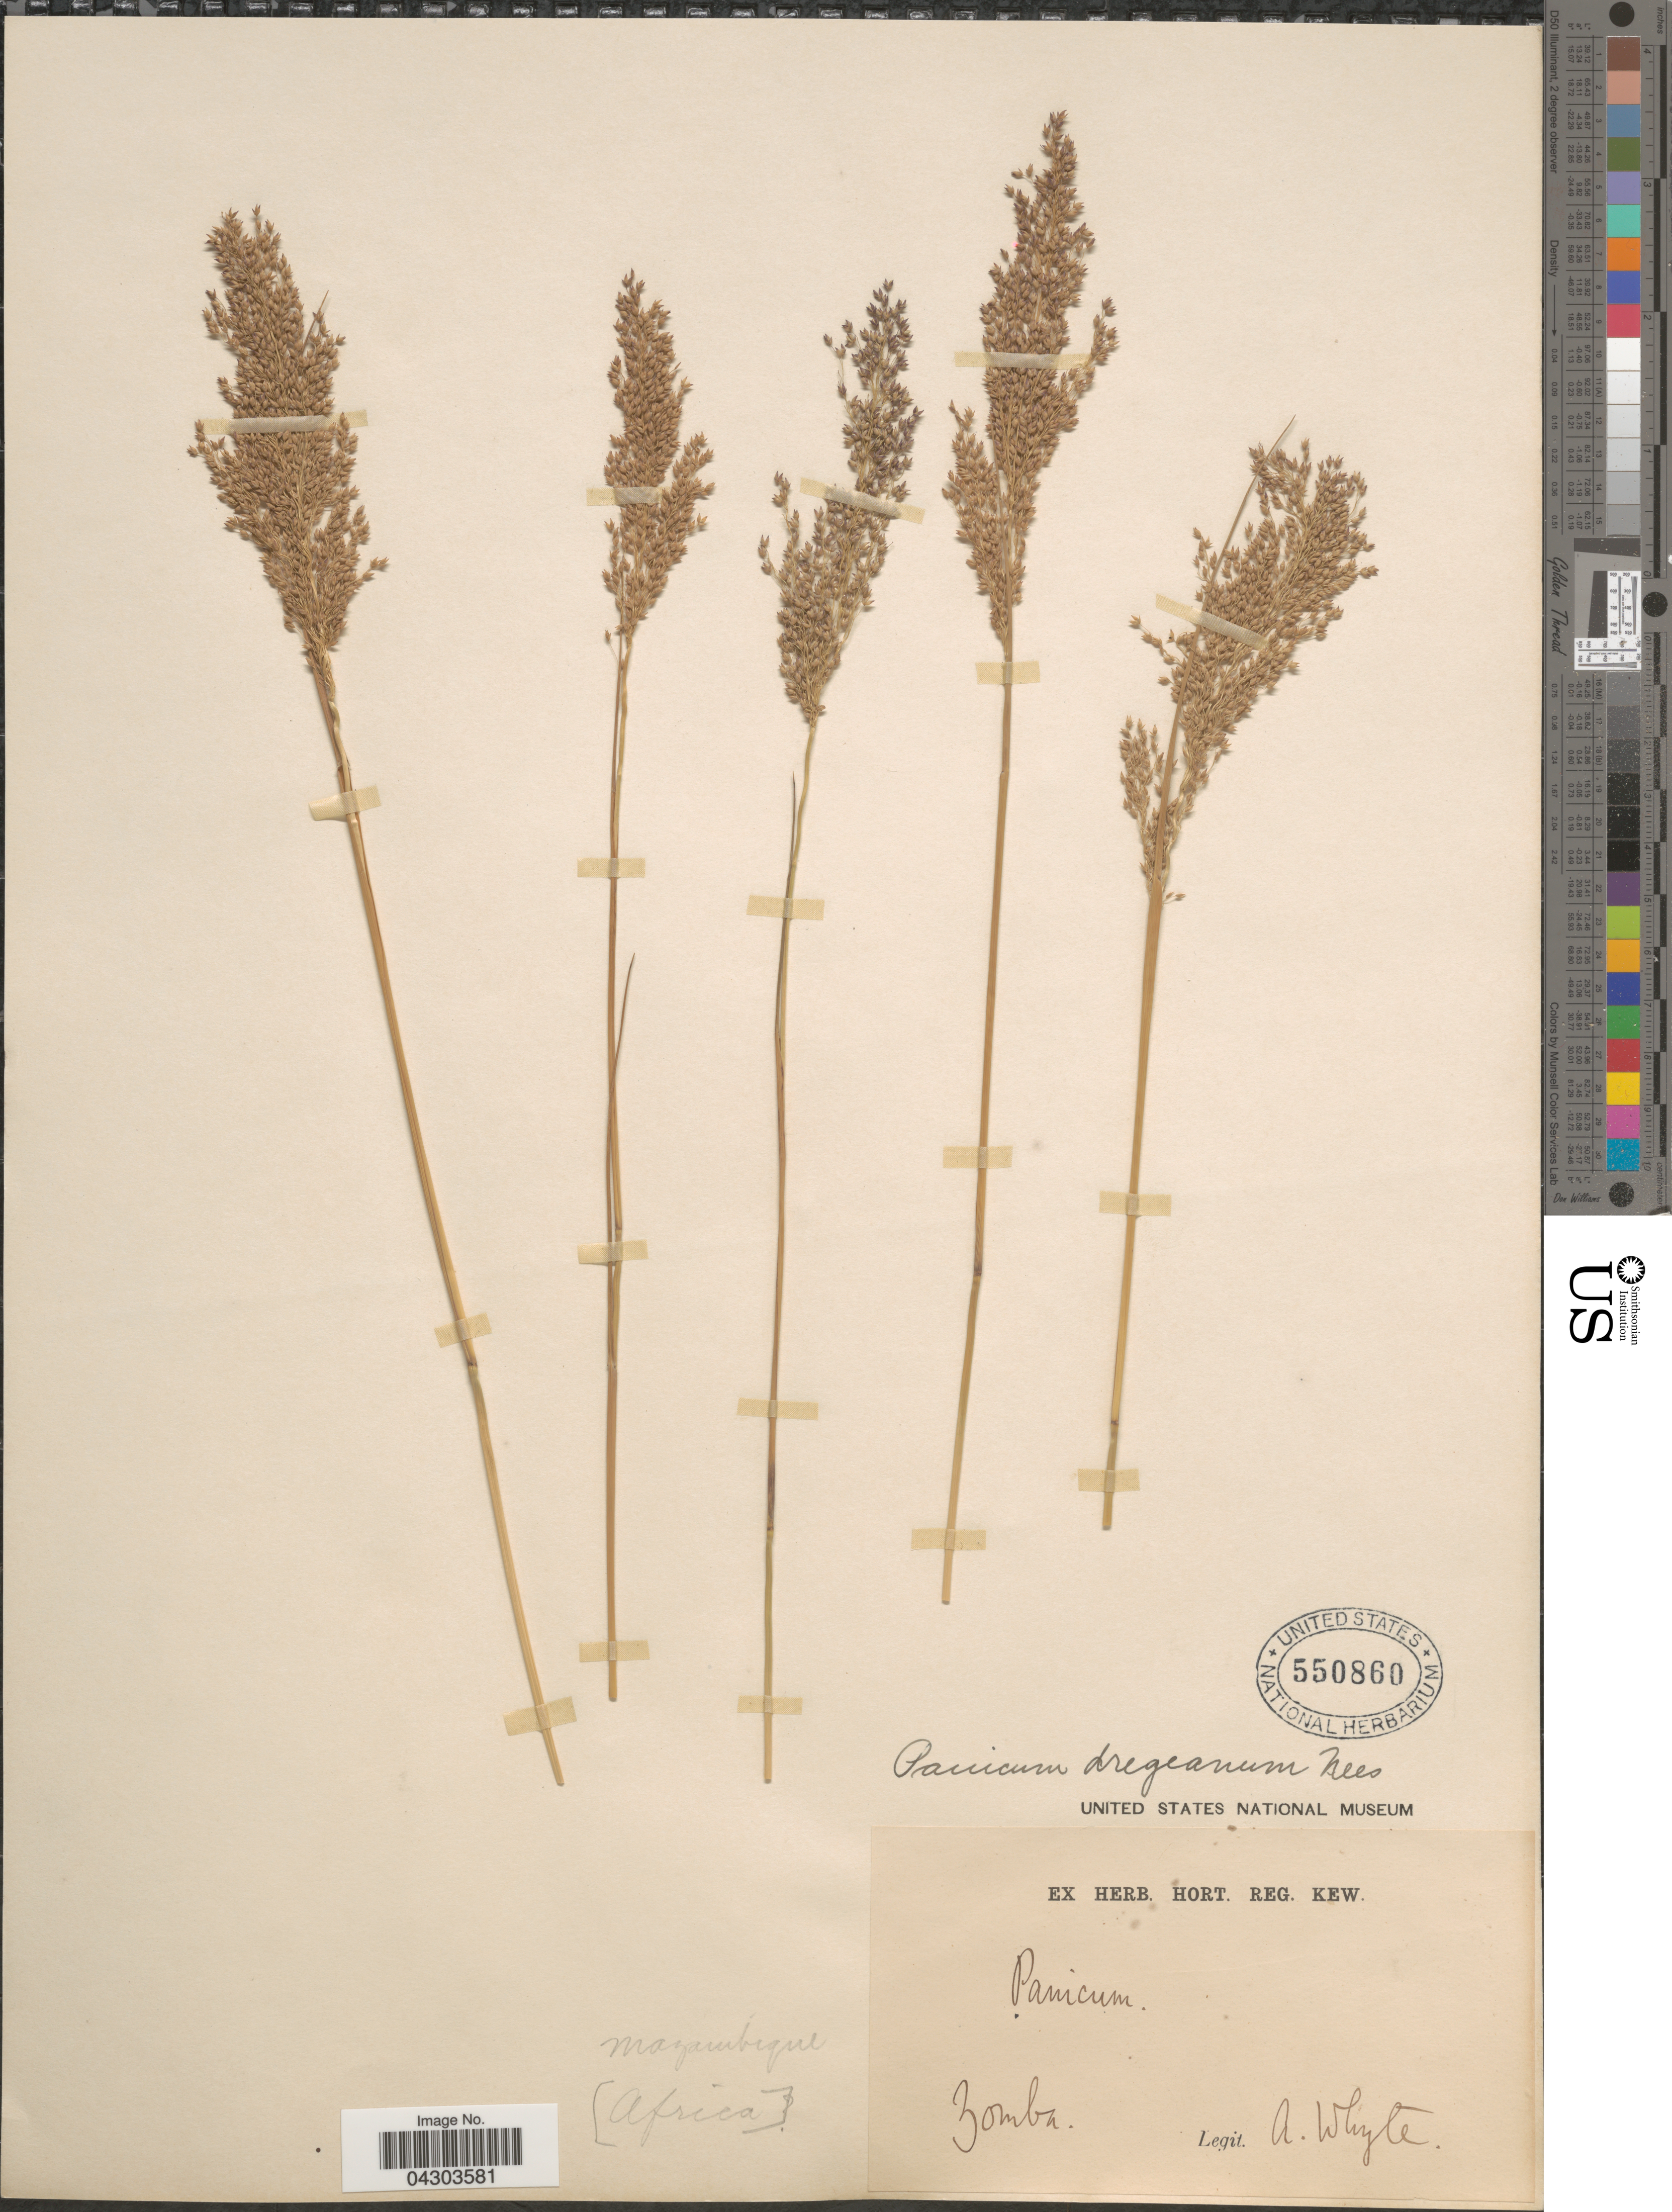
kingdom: Plantae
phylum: Tracheophyta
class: Liliopsida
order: Poales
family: Poaceae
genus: Panicum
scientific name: Panicum dregeanum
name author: Nees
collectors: A. Whyte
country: Mozambique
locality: Zomba.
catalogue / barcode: US 550860